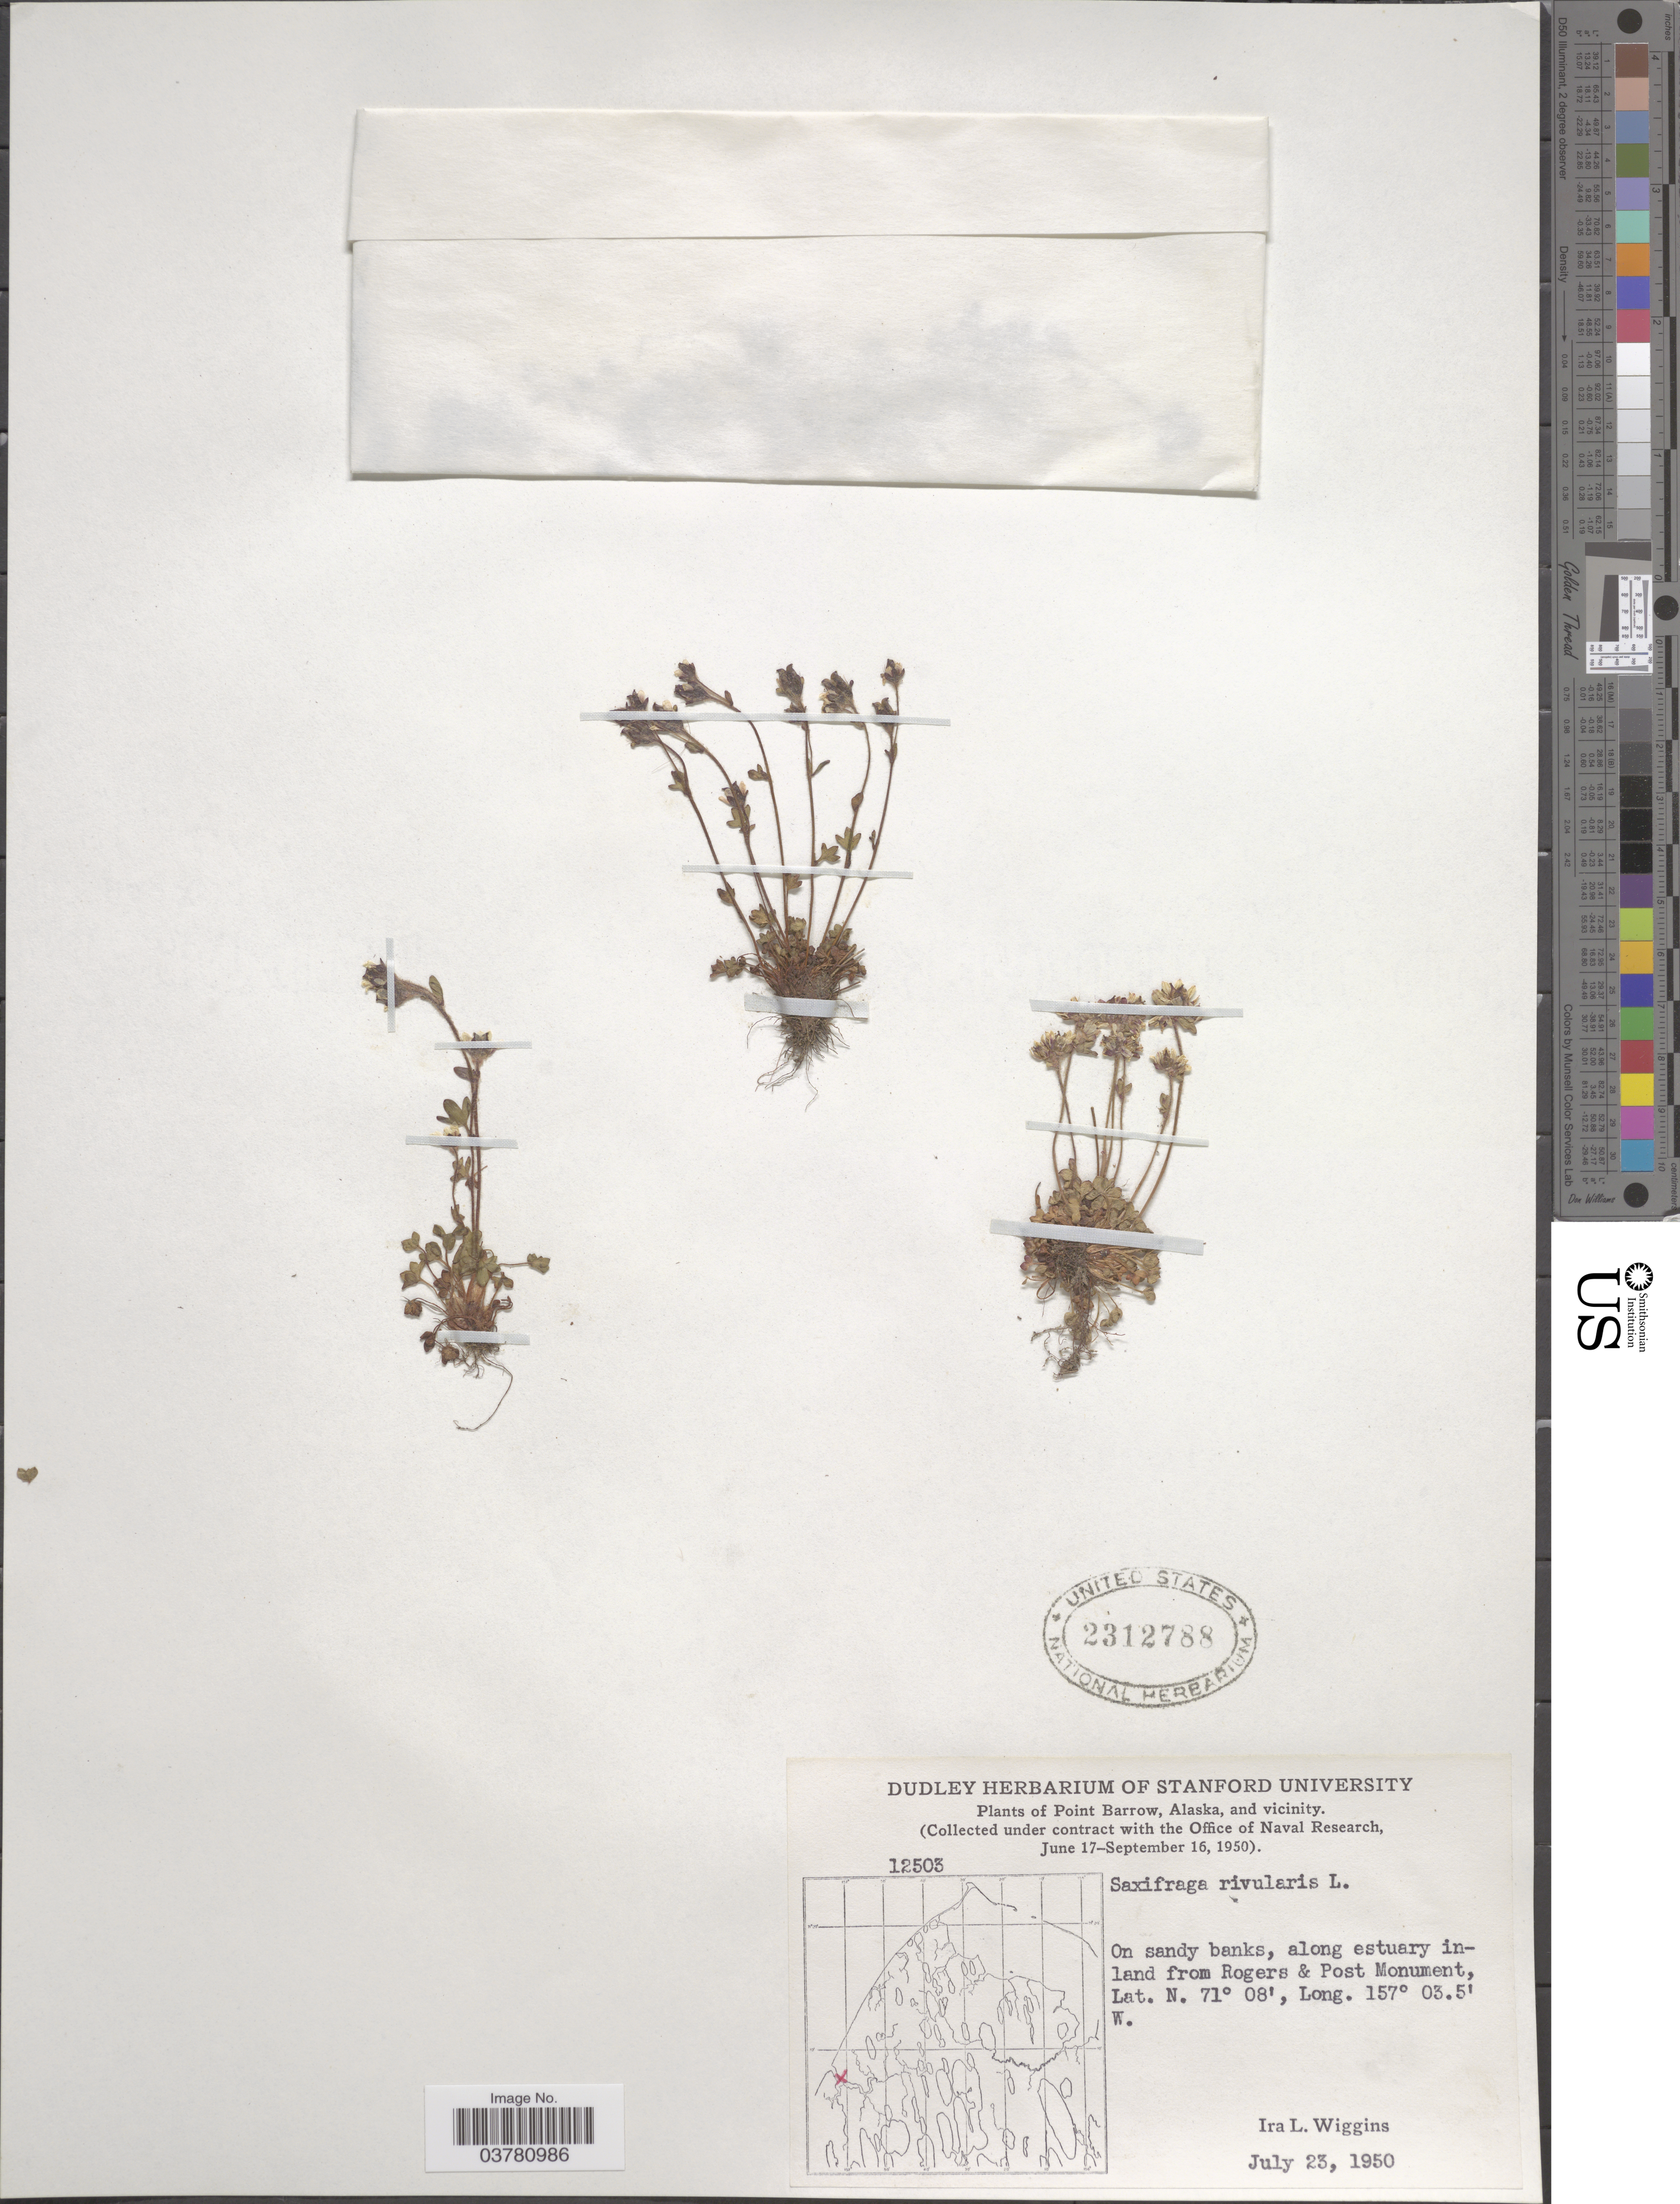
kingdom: Plantae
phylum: Tracheophyta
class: Magnoliopsida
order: Saxifragales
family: Saxifragaceae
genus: Saxifraga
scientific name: Saxifraga rivularis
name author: L.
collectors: I. L. Wiggins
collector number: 12503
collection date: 1950-07-23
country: United States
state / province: Alaska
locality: Point Barrow, Alaska and vicinity. On sandy banks, along estuary inland from Rogers & Post Monument.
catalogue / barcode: US 2312788